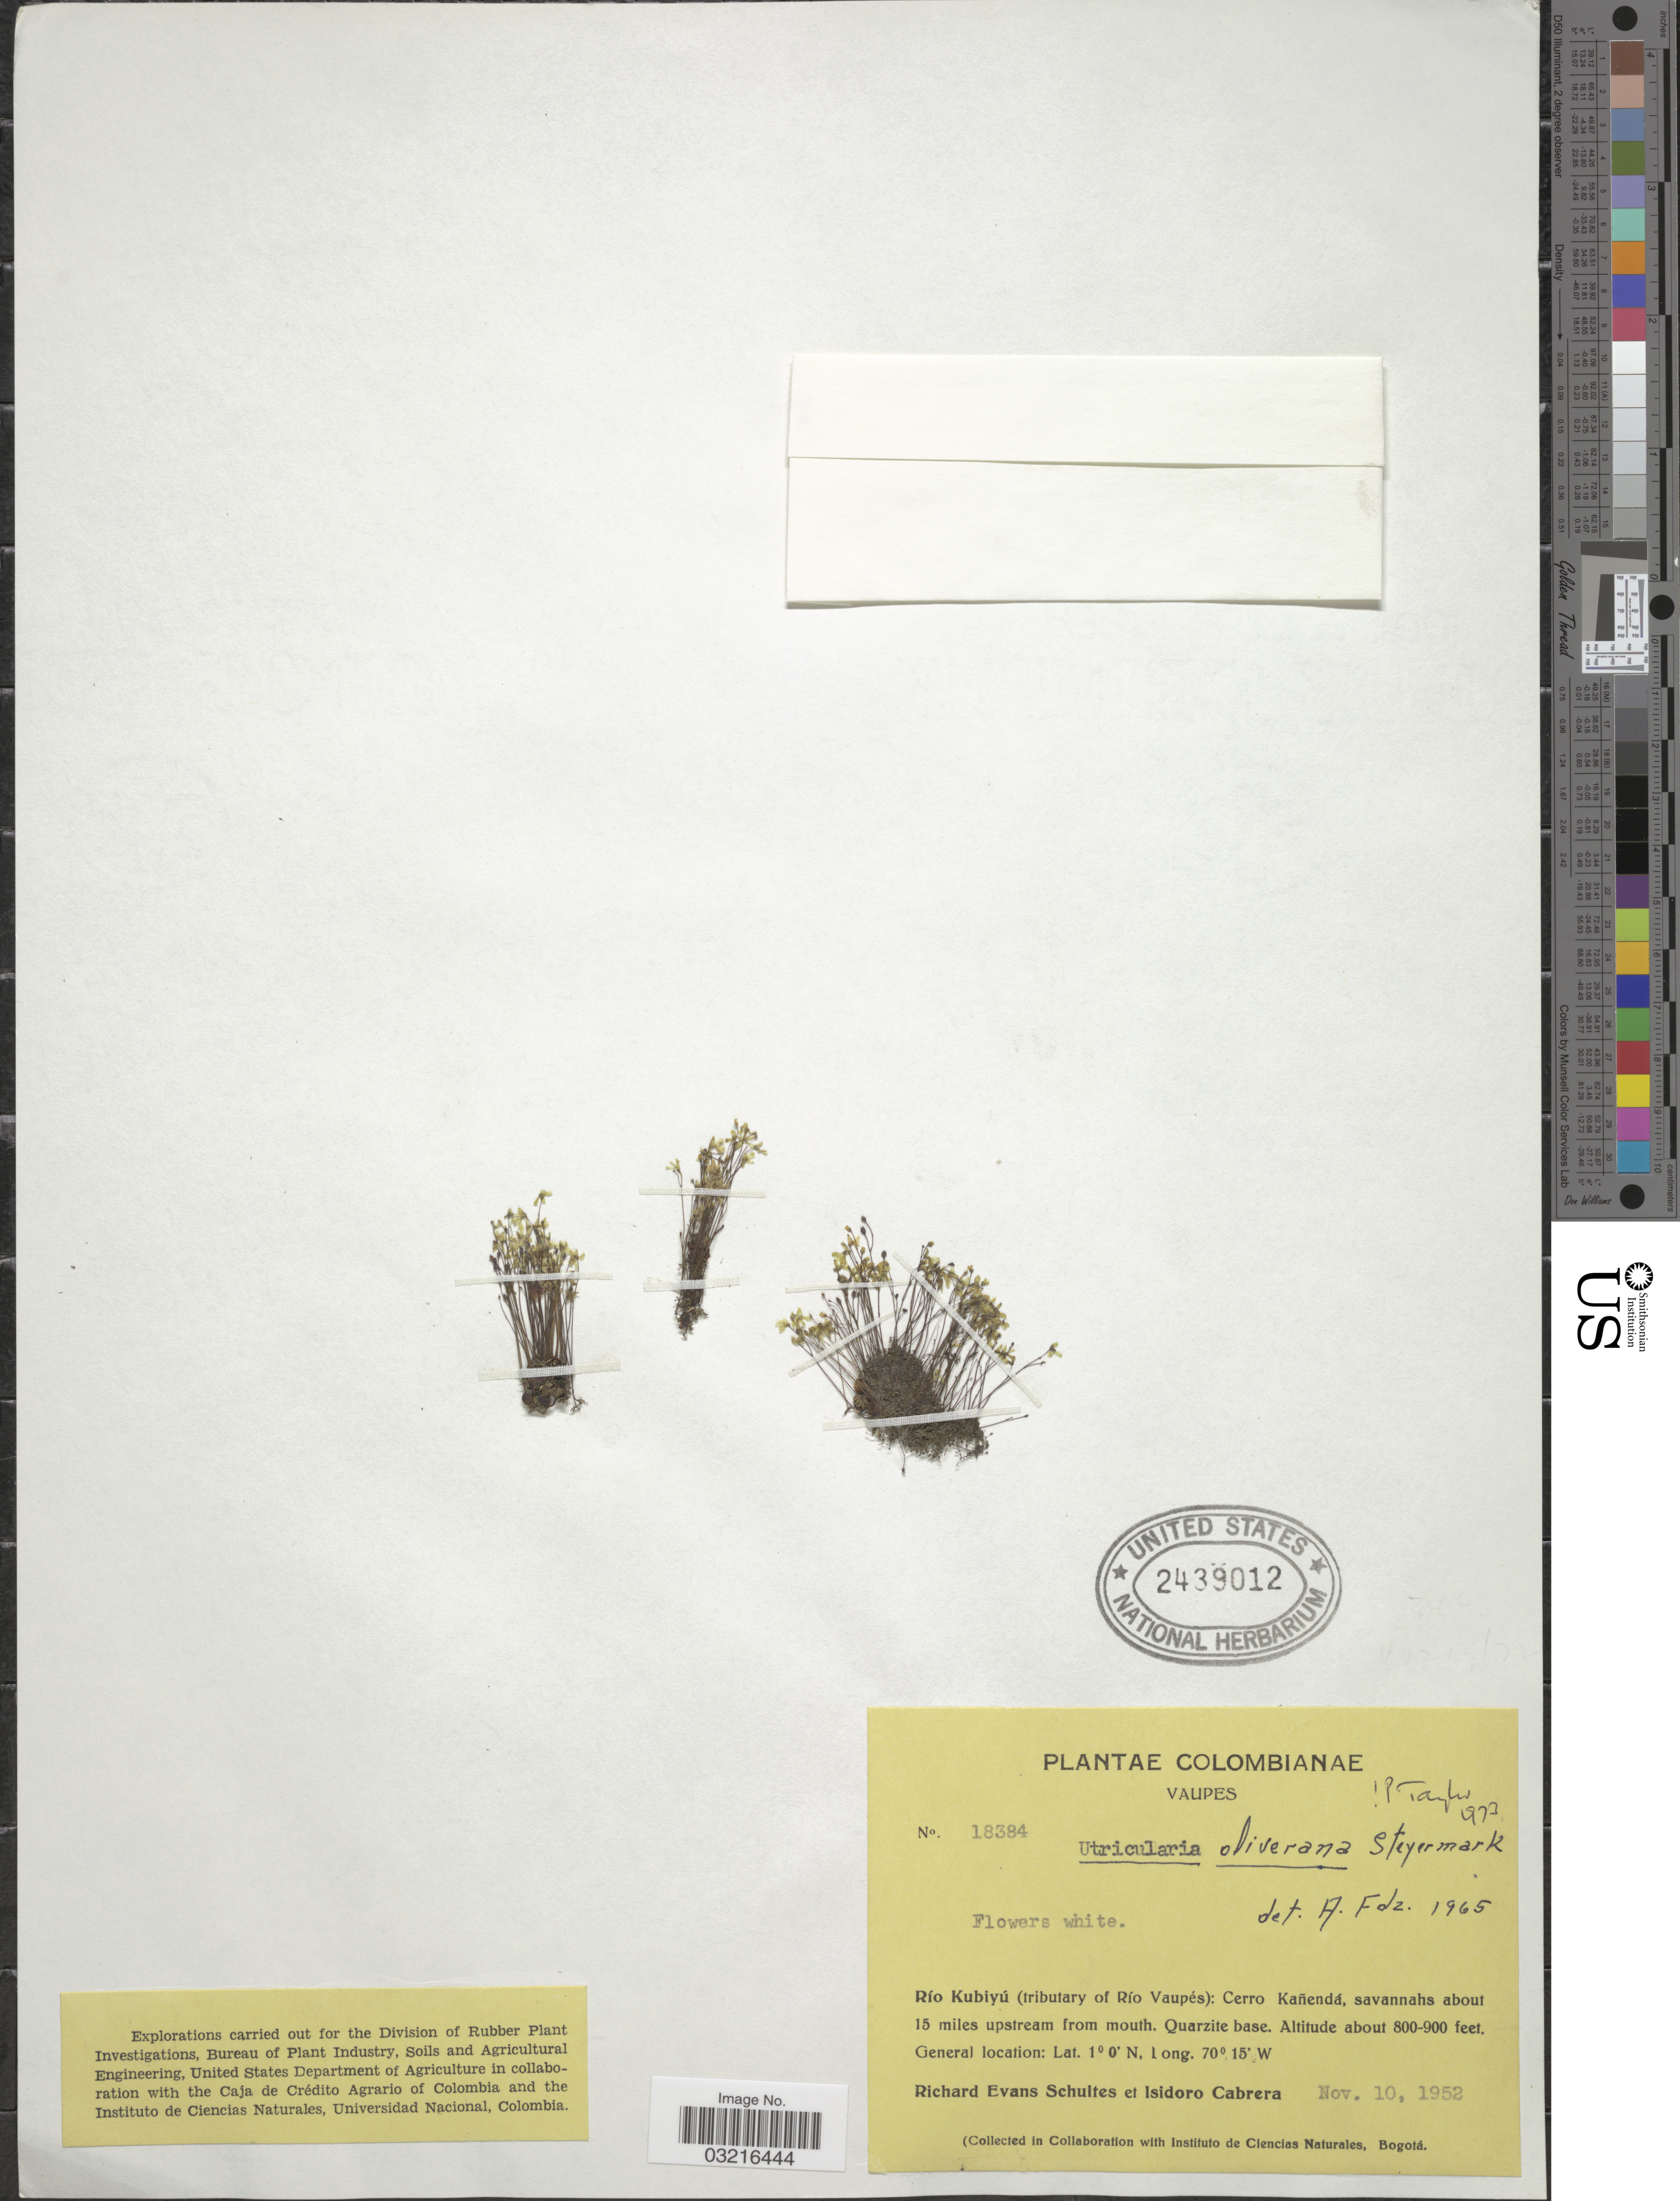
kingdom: Plantae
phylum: Tracheophyta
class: Magnoliopsida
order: Lamiales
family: Lentibulariaceae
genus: Utricularia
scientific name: Utricularia oliveriana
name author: Steyerm.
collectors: R. E. Schultes & I. Cabrera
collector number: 18384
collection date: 1952-11-10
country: Colombia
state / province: Vaupés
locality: Río Kubiyú (tributary of Río Vaupés): Cerro Kañendá, savannahs about 15 miles upstream from mouth. Quarzite base.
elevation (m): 244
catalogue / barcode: US 2439012